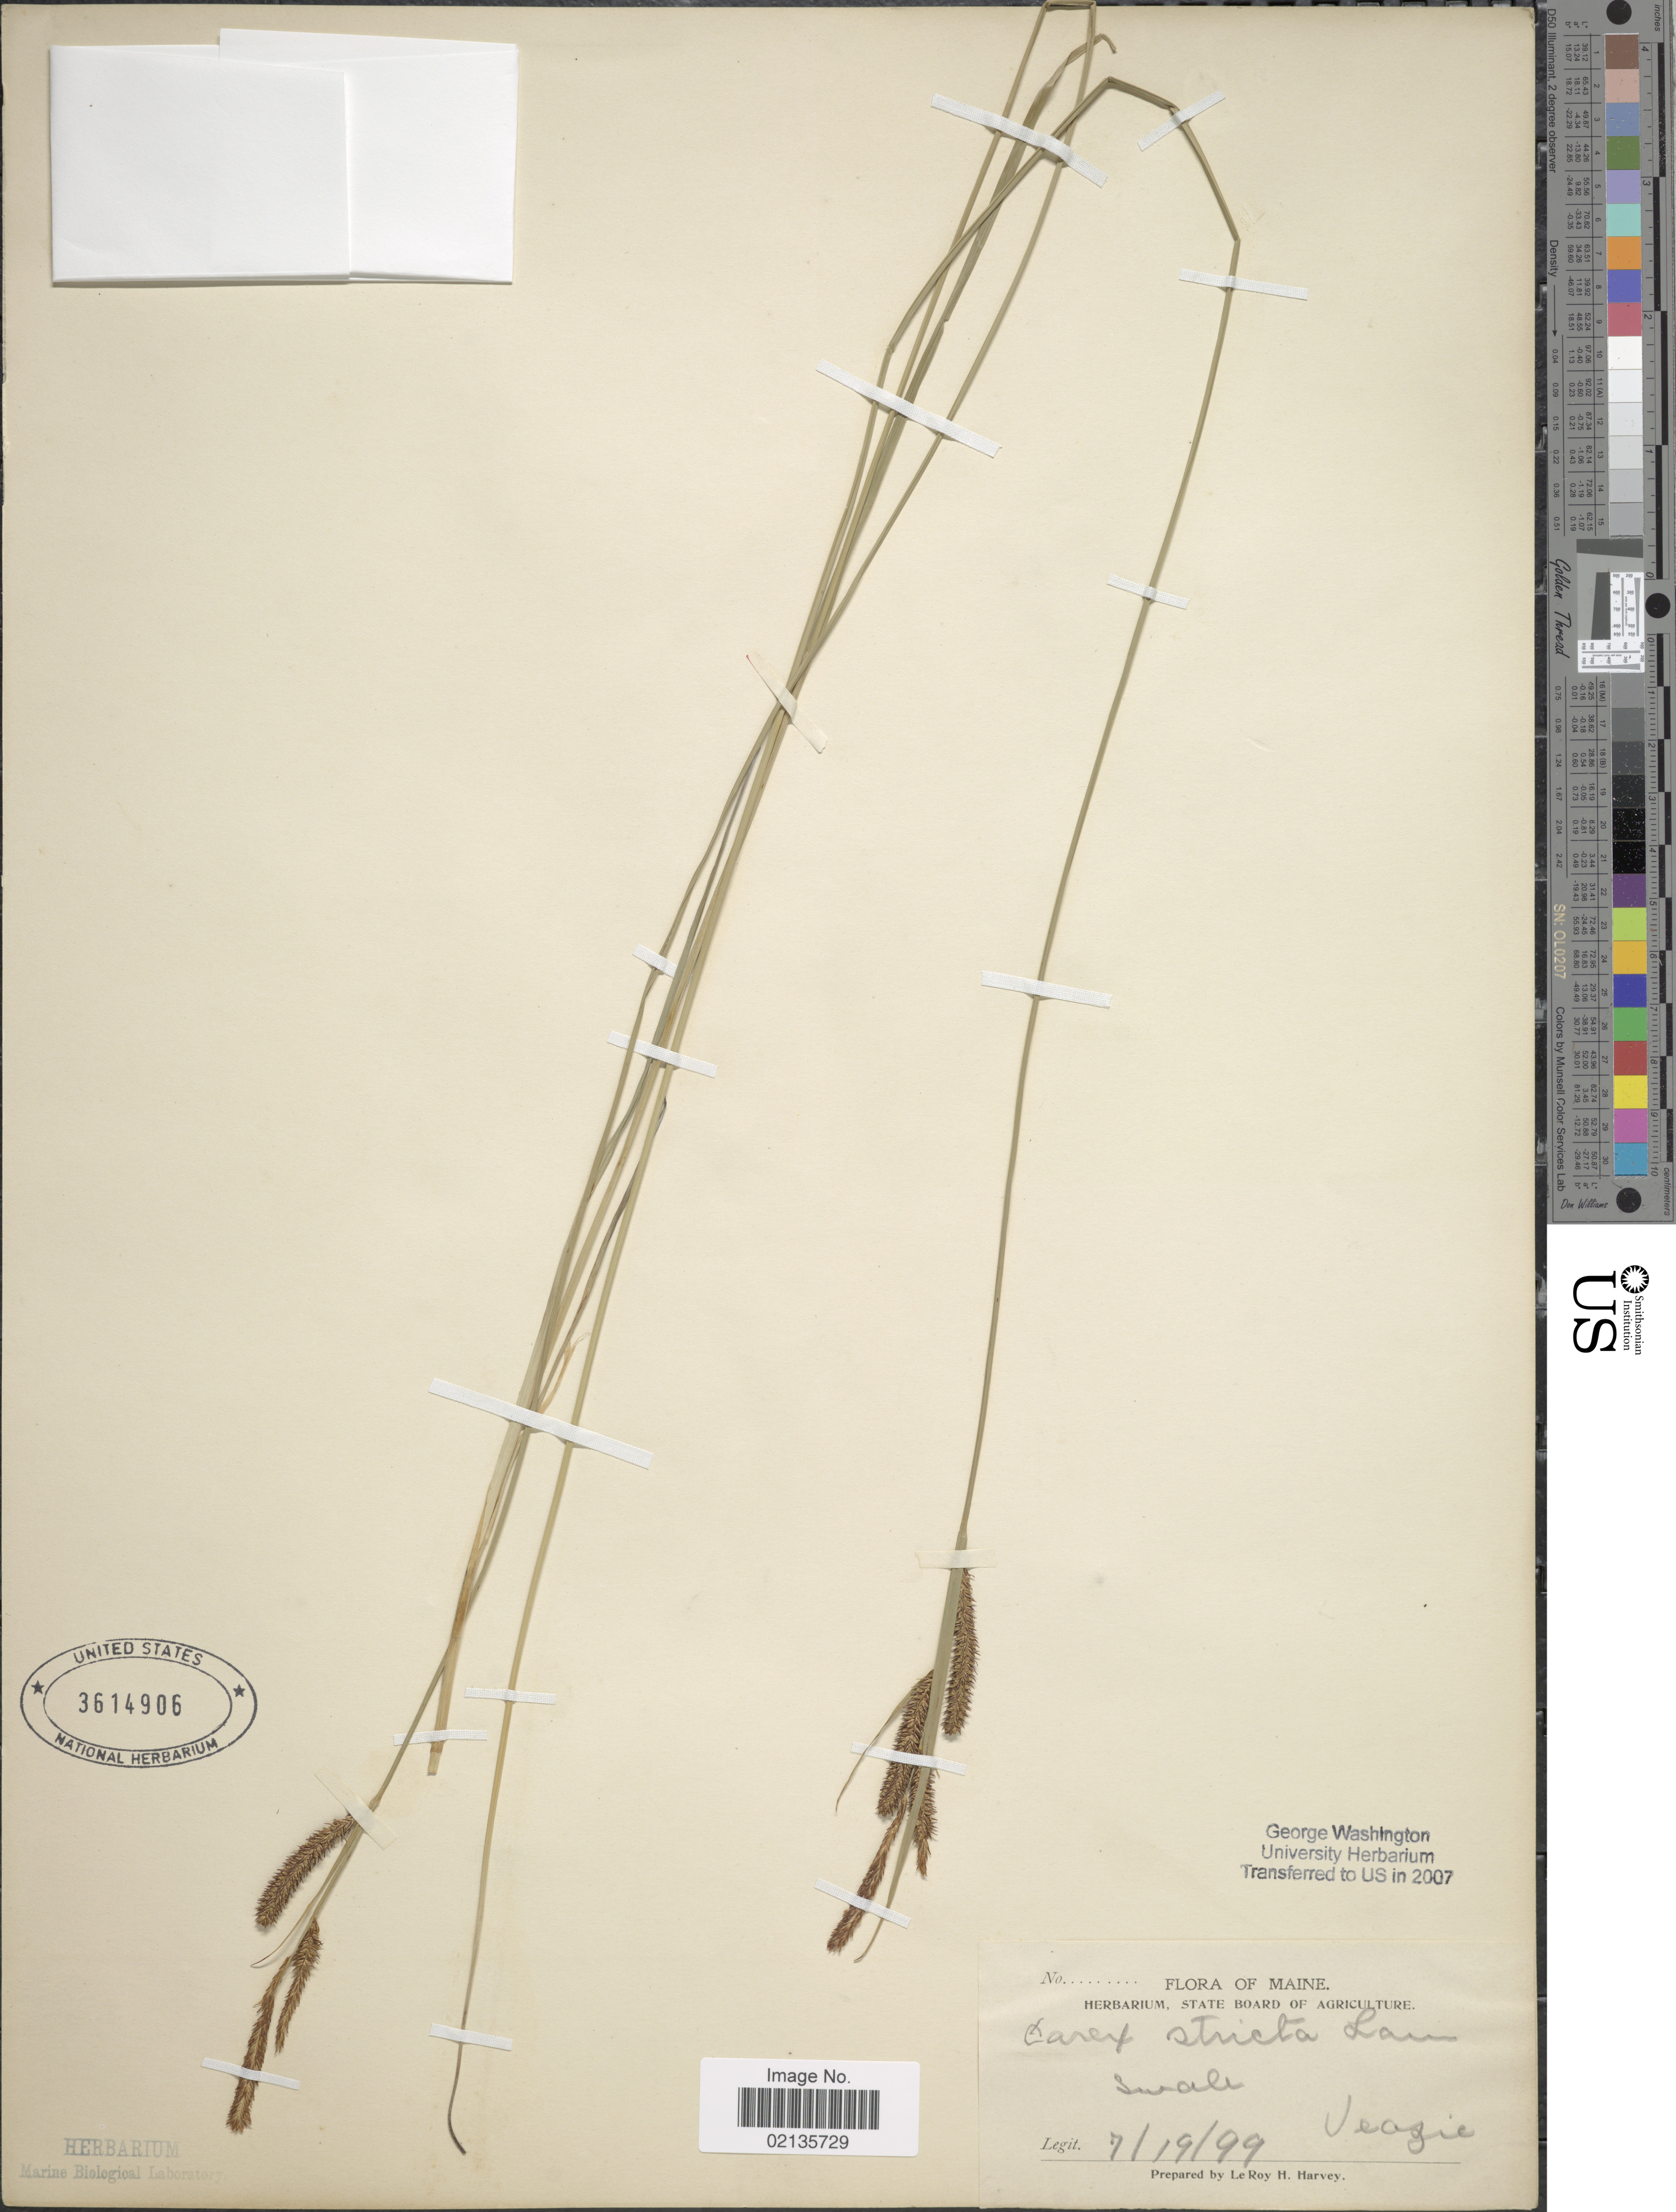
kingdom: Plantae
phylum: Tracheophyta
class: Liliopsida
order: Poales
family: Cyperaceae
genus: Carex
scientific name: Carex stricta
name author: Lam.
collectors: L. H. Harvey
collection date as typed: Transcribed d/m/y: 19/7/99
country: United States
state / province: Maine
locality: Swale, Veazie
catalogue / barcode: US 3614906